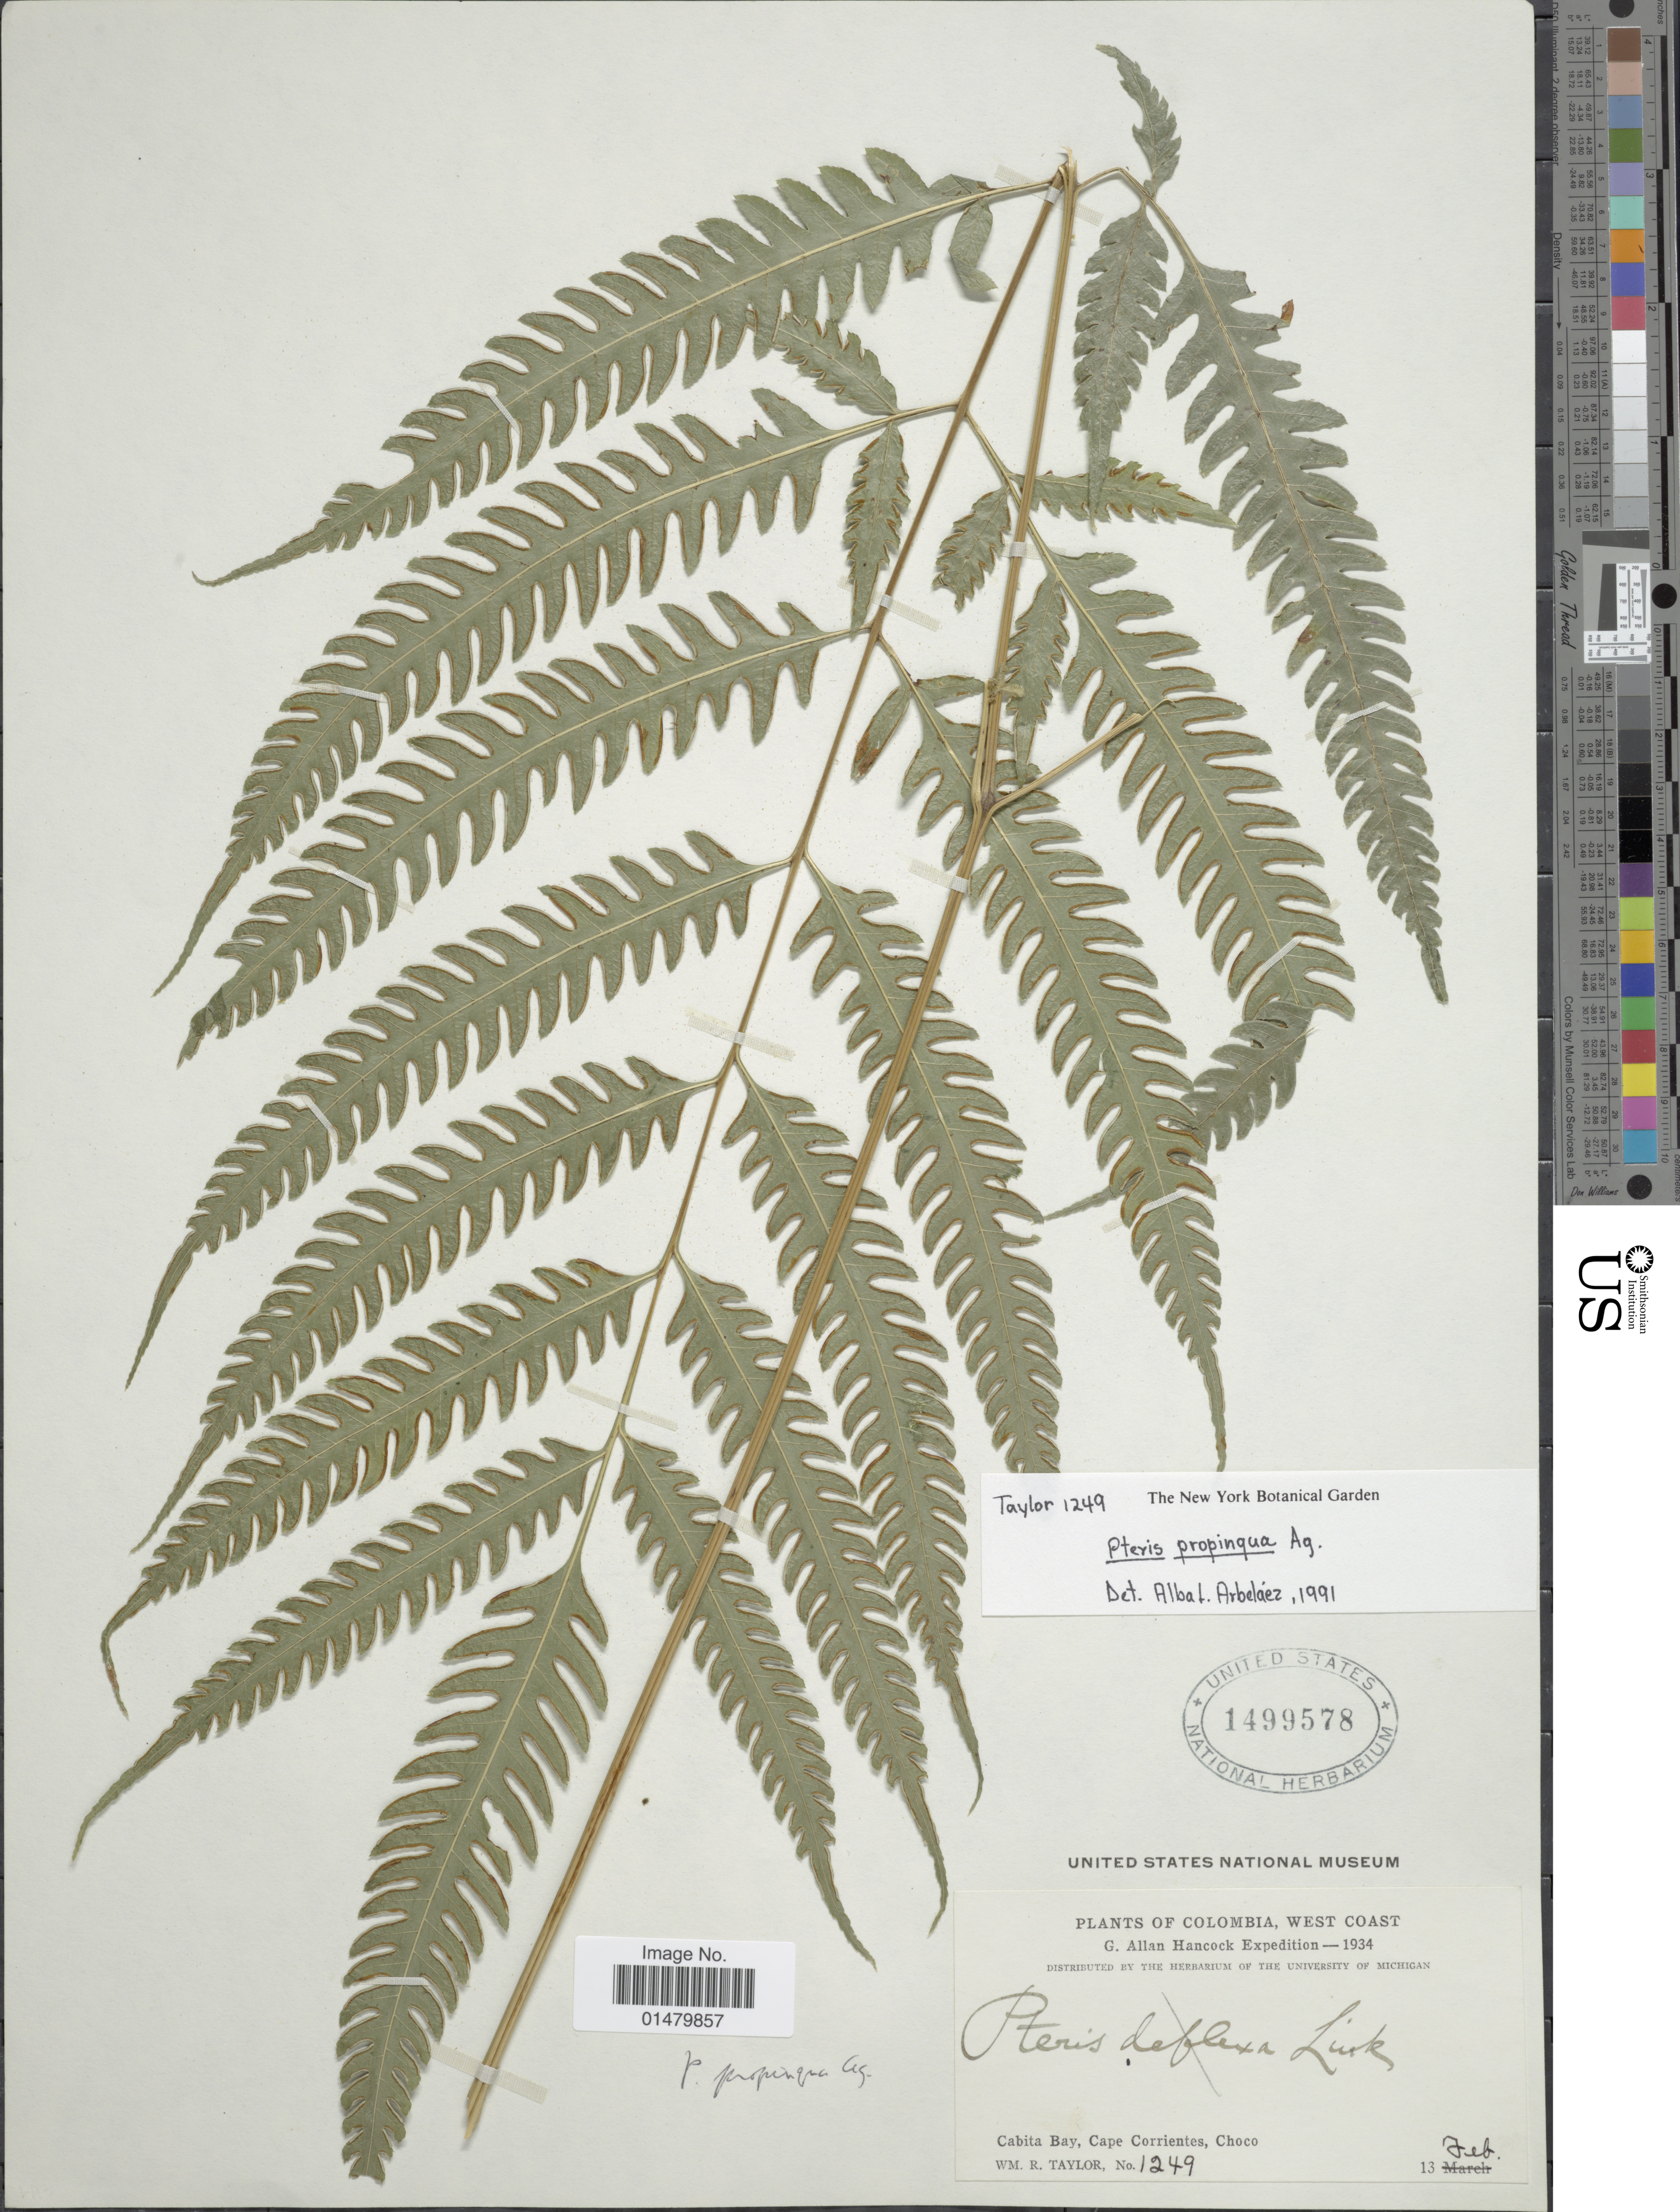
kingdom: Plantae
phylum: Tracheophyta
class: Polypodiopsida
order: Polypodiales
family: Pteridaceae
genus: Pteris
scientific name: Pteris propinqua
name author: J. Agardh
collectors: W. R. Taylor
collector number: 1249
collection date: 1934-02-13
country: Colombia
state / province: Chocó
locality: Cabita Bay, Cape Corrientes, Choco. West Coast.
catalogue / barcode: US 1499578